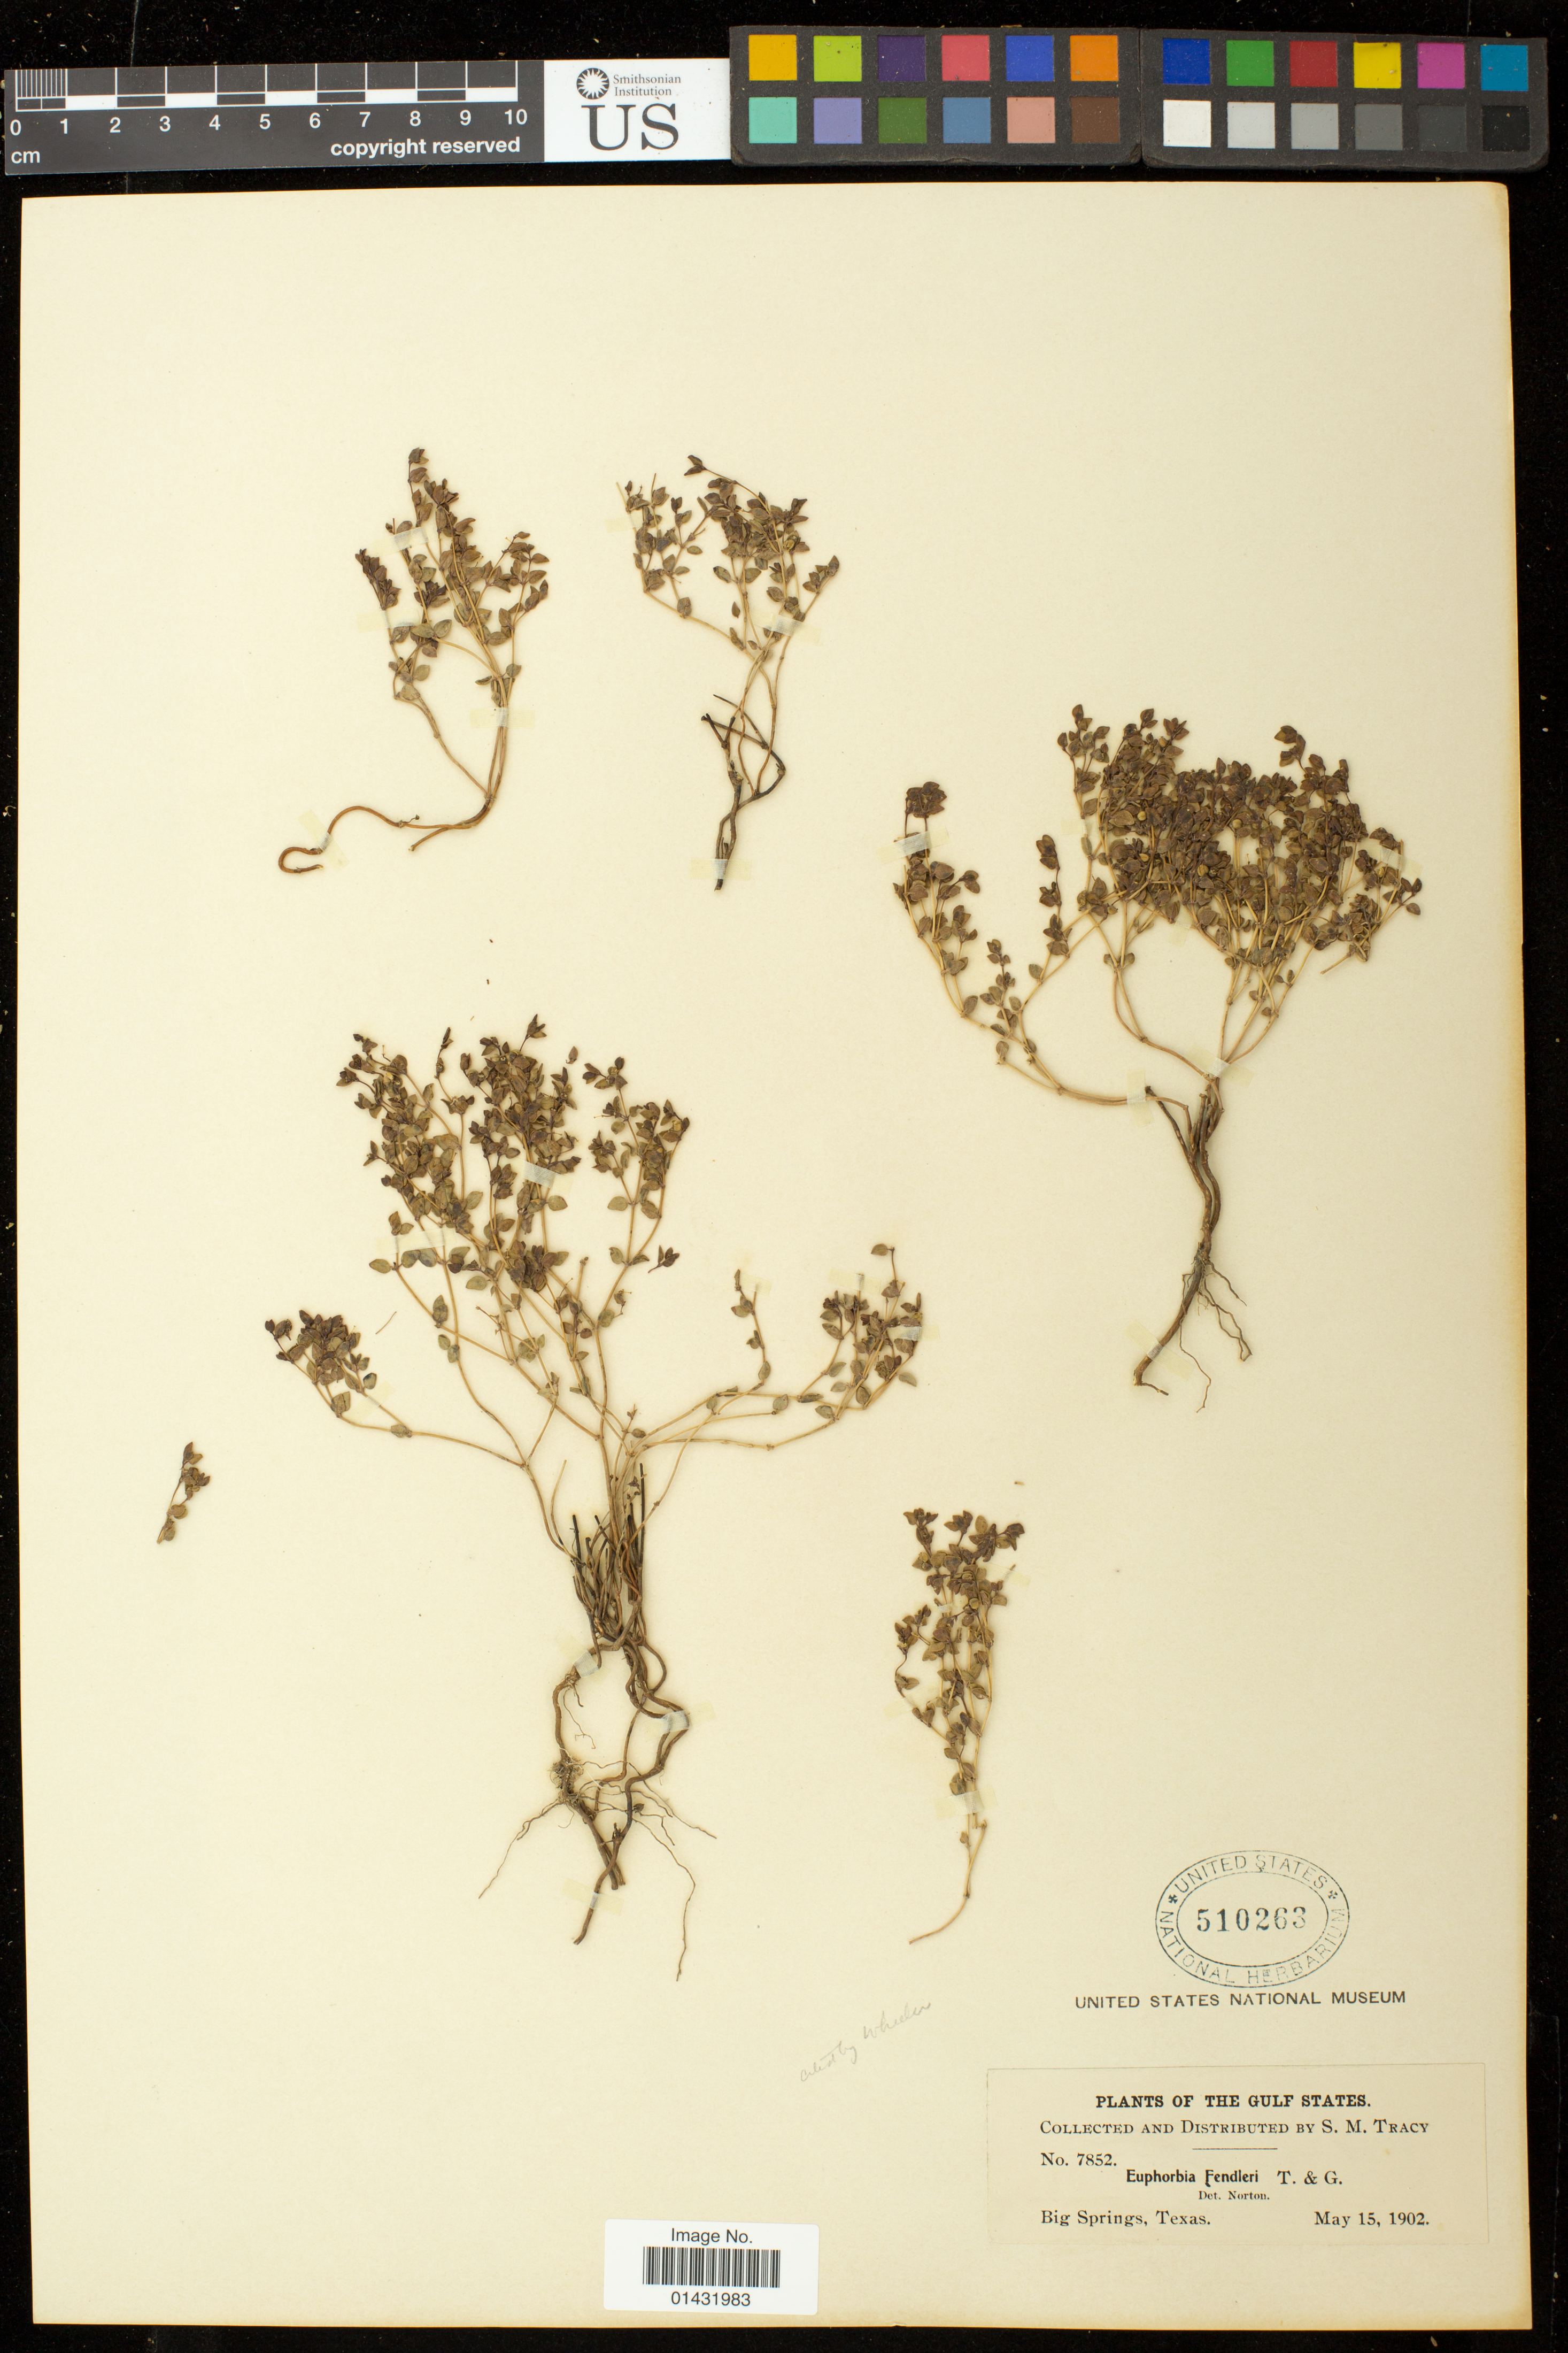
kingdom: Plantae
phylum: Tracheophyta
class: Magnoliopsida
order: Malpighiales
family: Euphorbiaceae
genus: Euphorbia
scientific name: Euphorbia fendleri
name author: Torr. & A. Gray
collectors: S. M. Tracy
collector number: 7852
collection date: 1902-05-15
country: United States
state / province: Texas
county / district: Howard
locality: Big Springs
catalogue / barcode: US 510263